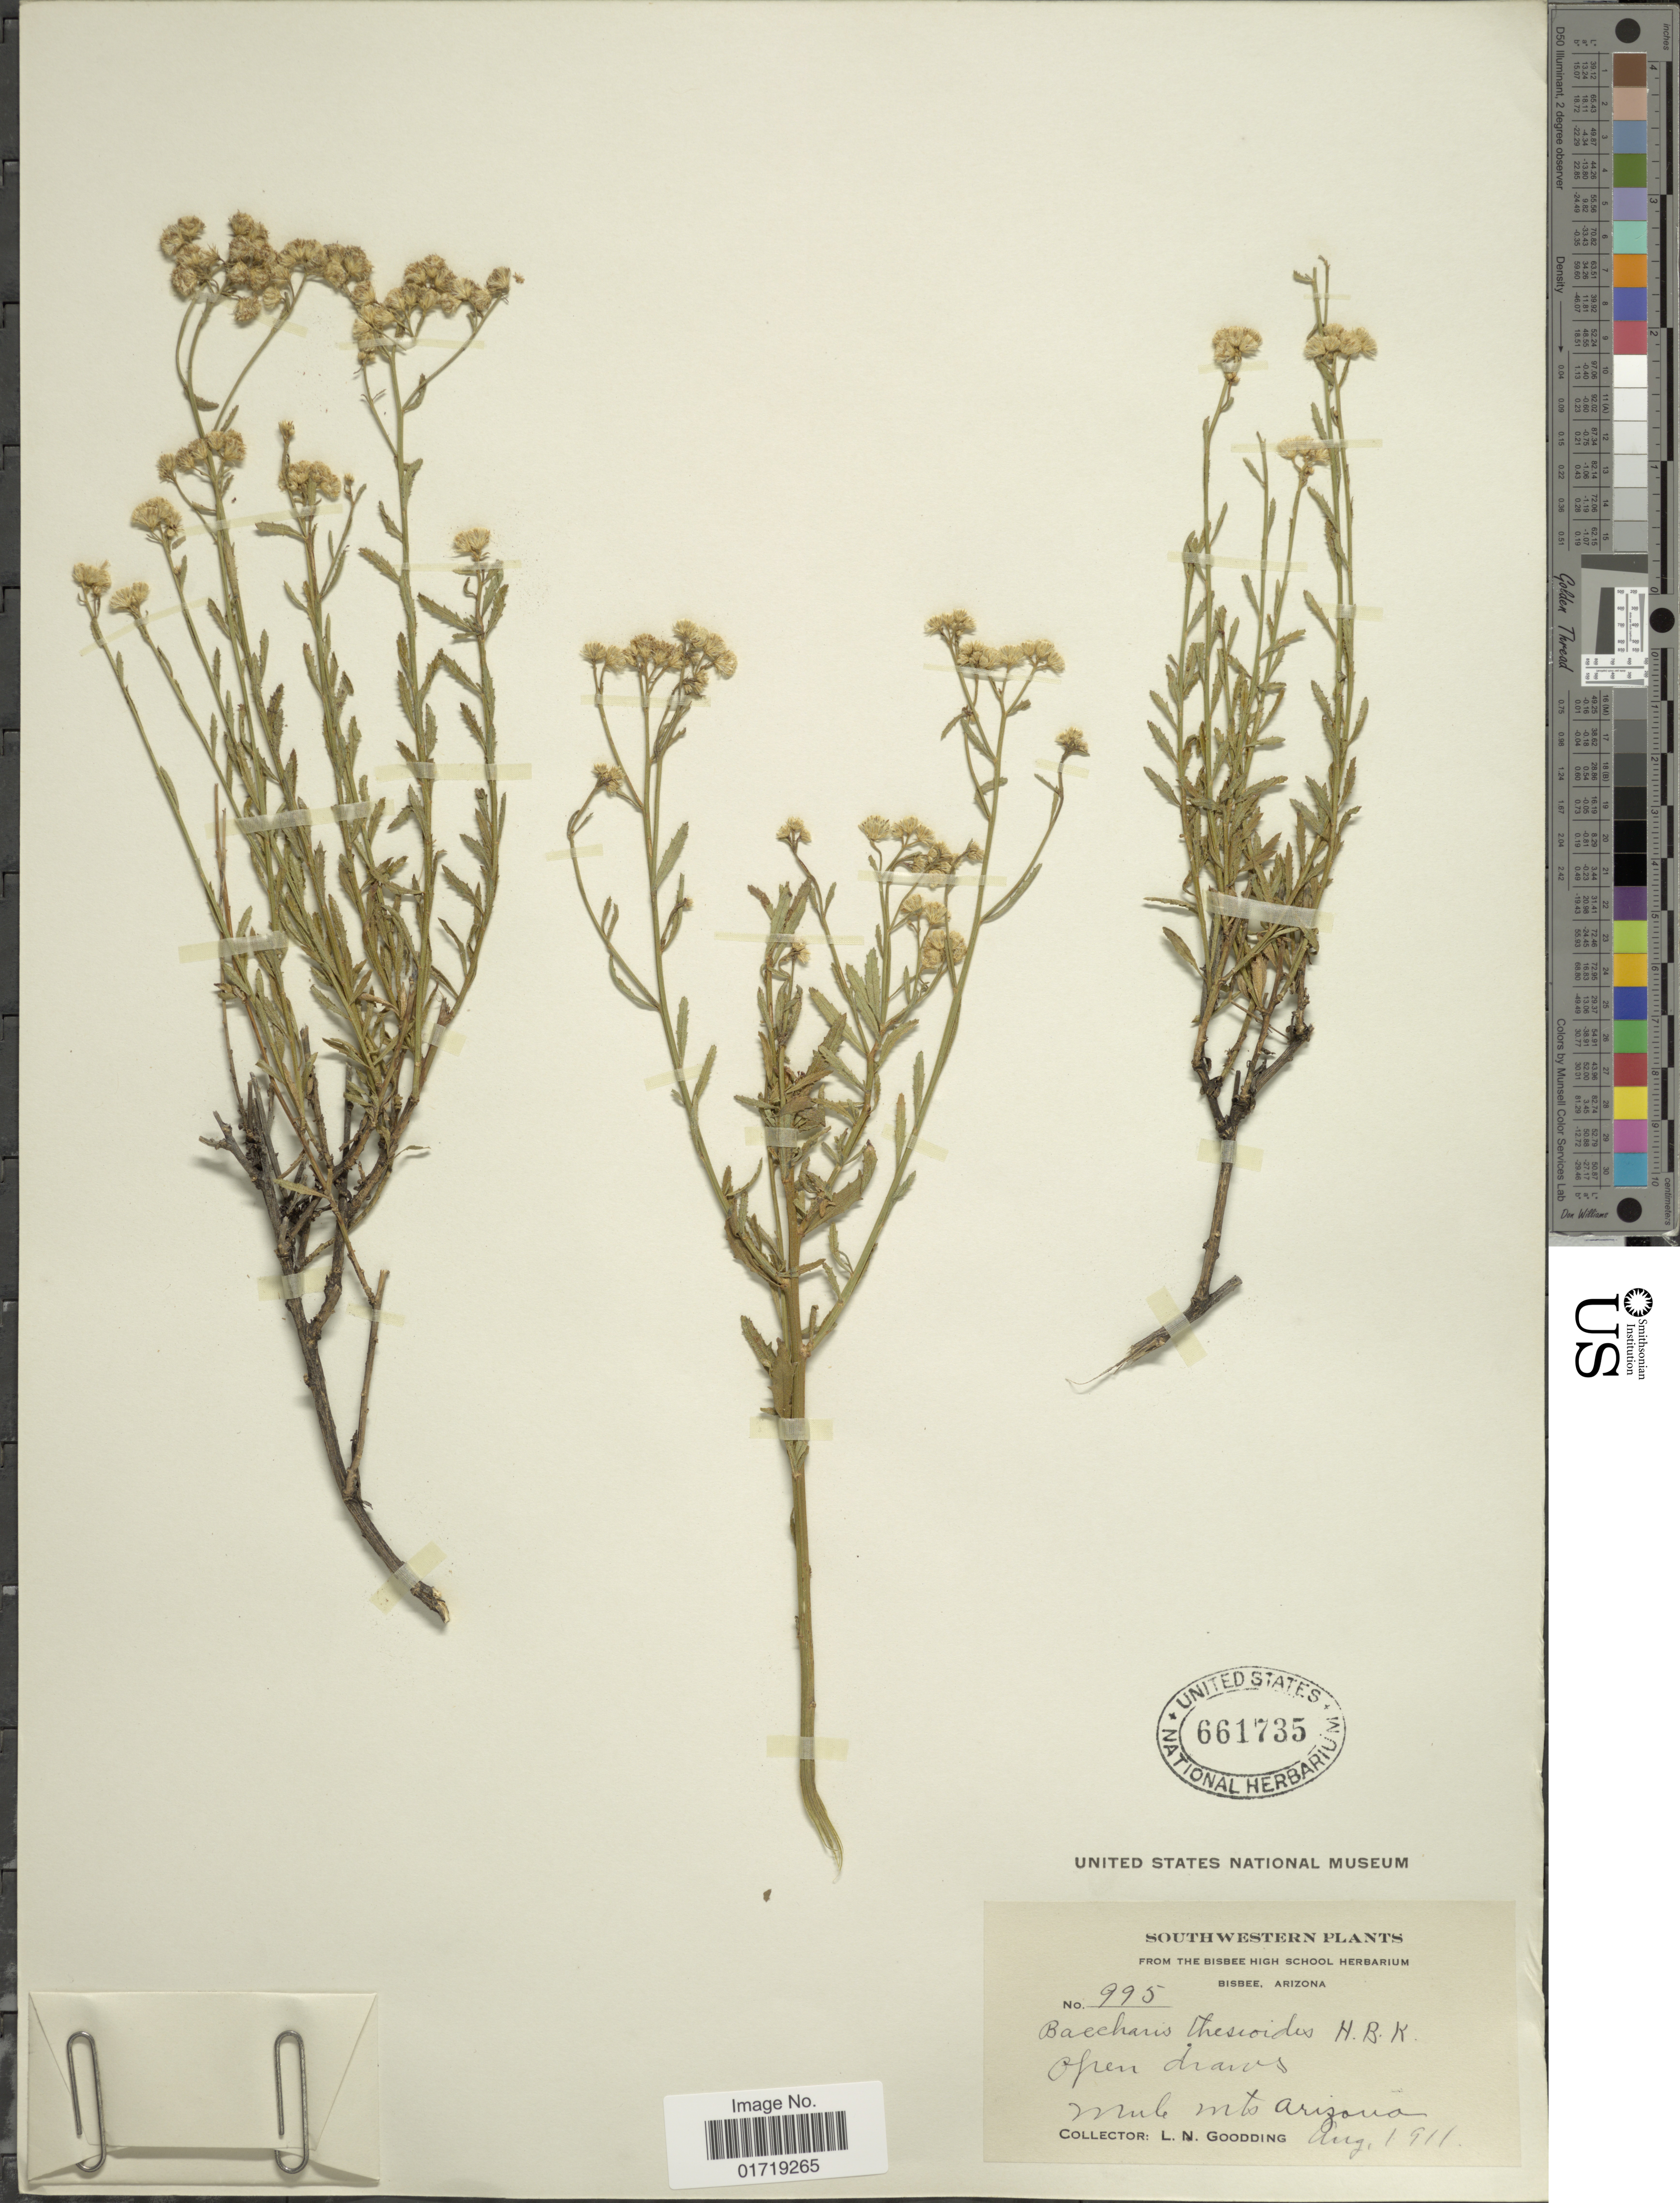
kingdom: Plantae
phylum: Tracheophyta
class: Magnoliopsida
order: Asterales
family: Asteraceae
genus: Baccharis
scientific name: Baccharis thesioides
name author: Kunth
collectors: L. N. Goodding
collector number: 995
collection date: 1911-08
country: United States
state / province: Arizona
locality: Southwestern, From The Bisbee School, Bisbee, Arizona, Mule Mts. Arizona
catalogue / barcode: US 661735